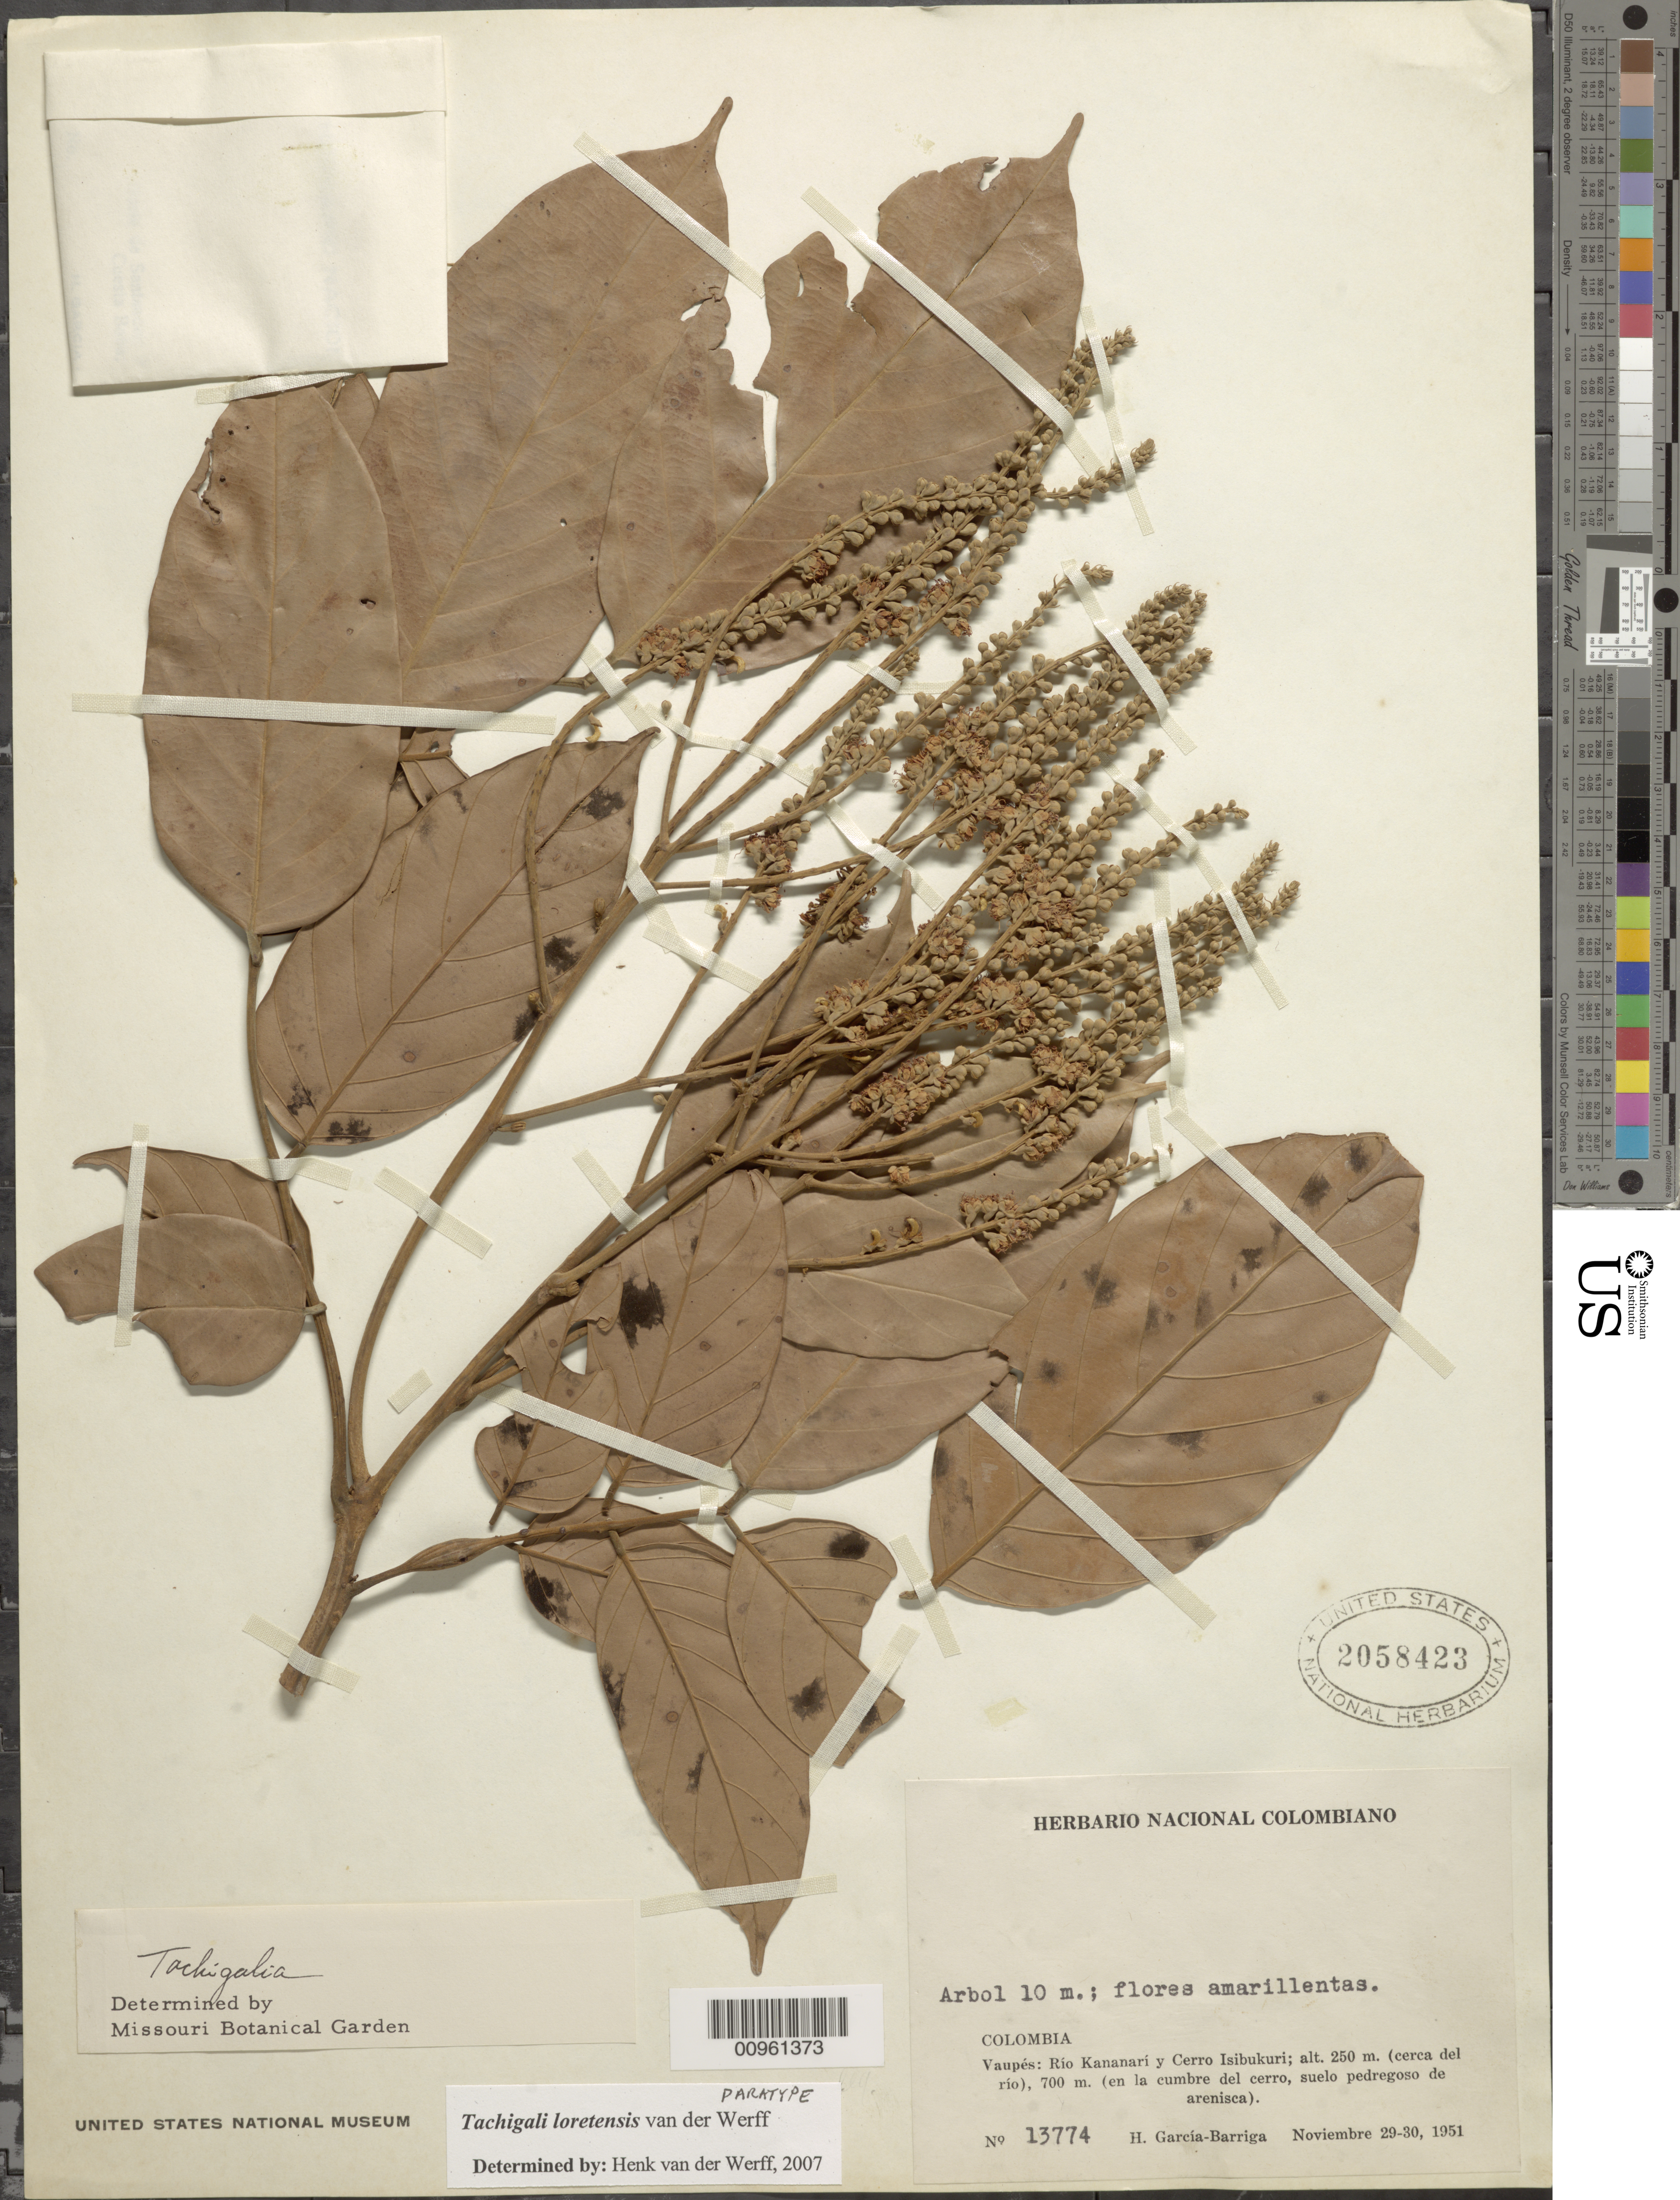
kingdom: Plantae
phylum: Tracheophyta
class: Magnoliopsida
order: Fabales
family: Fabaceae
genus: Tachigali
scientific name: Tachigali loretensis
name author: van der Werff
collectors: H. García Barriga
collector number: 13774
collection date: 1951-11-29/1951-11-30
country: Colombia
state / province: Vaupés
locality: Rio Kananari y Cerro Isibukuri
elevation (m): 250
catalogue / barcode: US 2058423